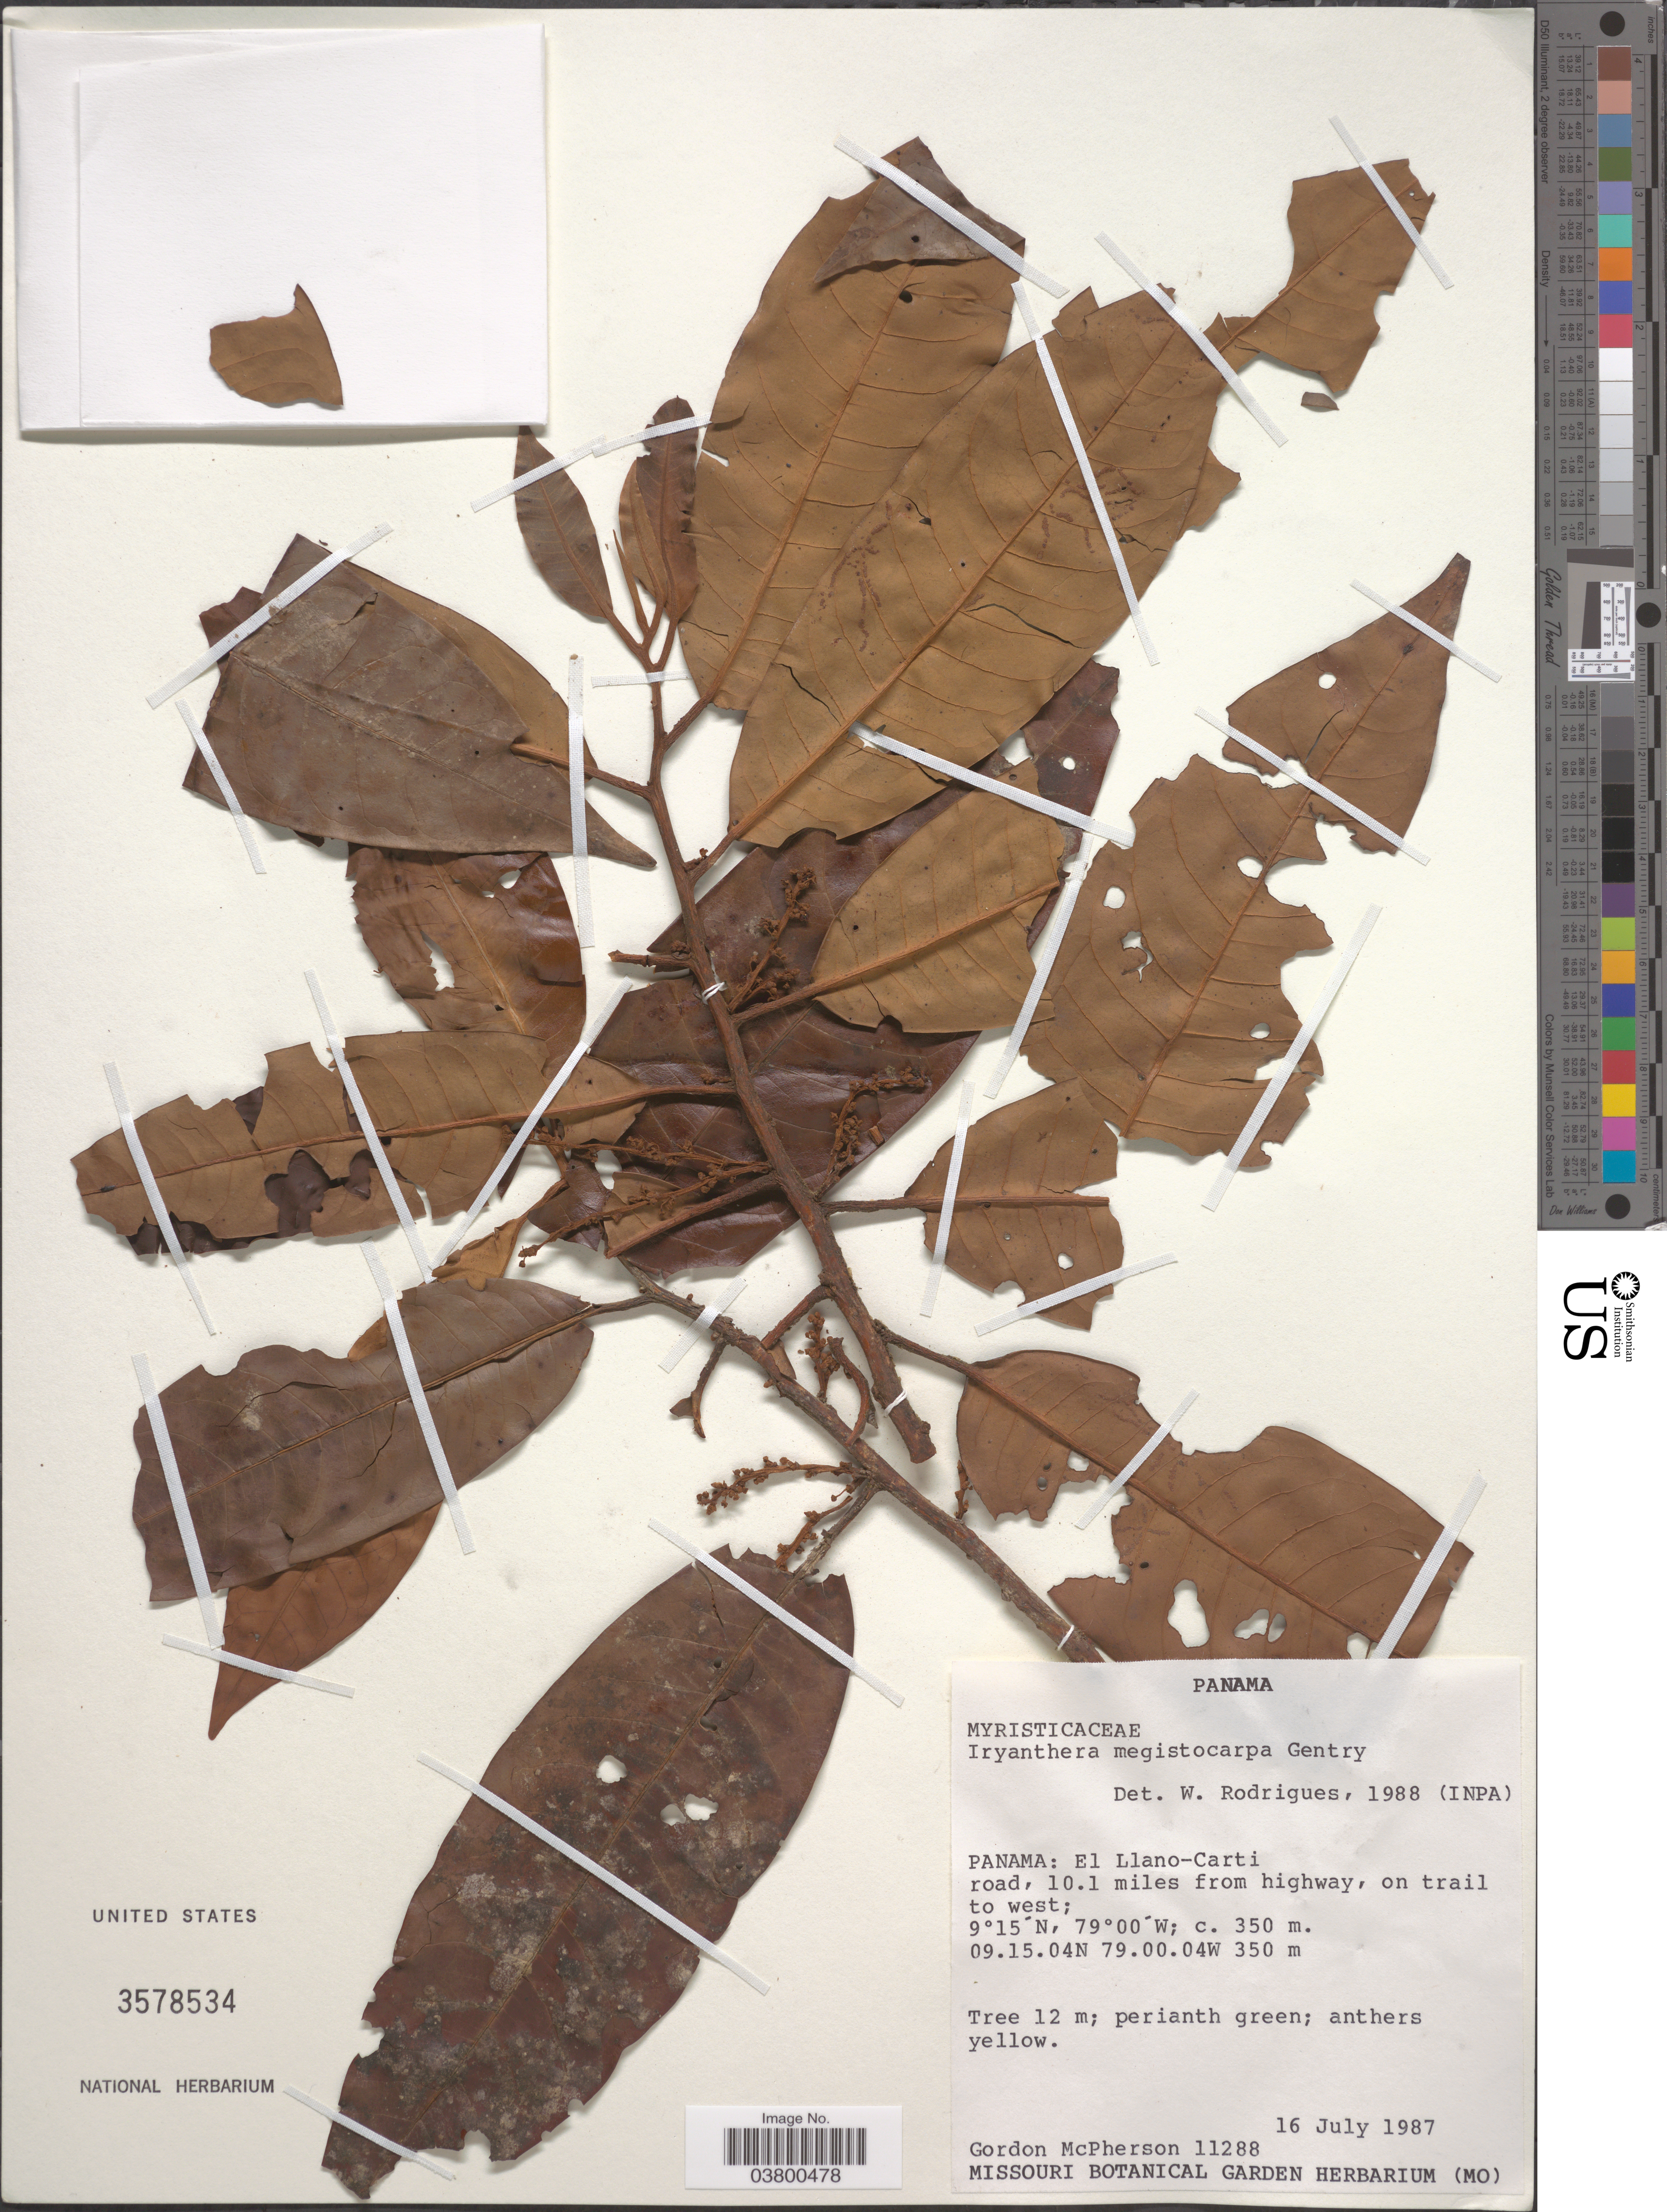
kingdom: Plantae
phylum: Tracheophyta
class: Magnoliopsida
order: Magnoliales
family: Myristicaceae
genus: Iryanthera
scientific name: Iryanthera megistocarpa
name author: A.H. Gentry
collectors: G. McPherson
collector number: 11288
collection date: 1987-07-16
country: Panama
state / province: Panamá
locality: El Llano-Carti road, 10.1 miles from highway, on trail to west.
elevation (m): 350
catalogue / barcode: US 3578534